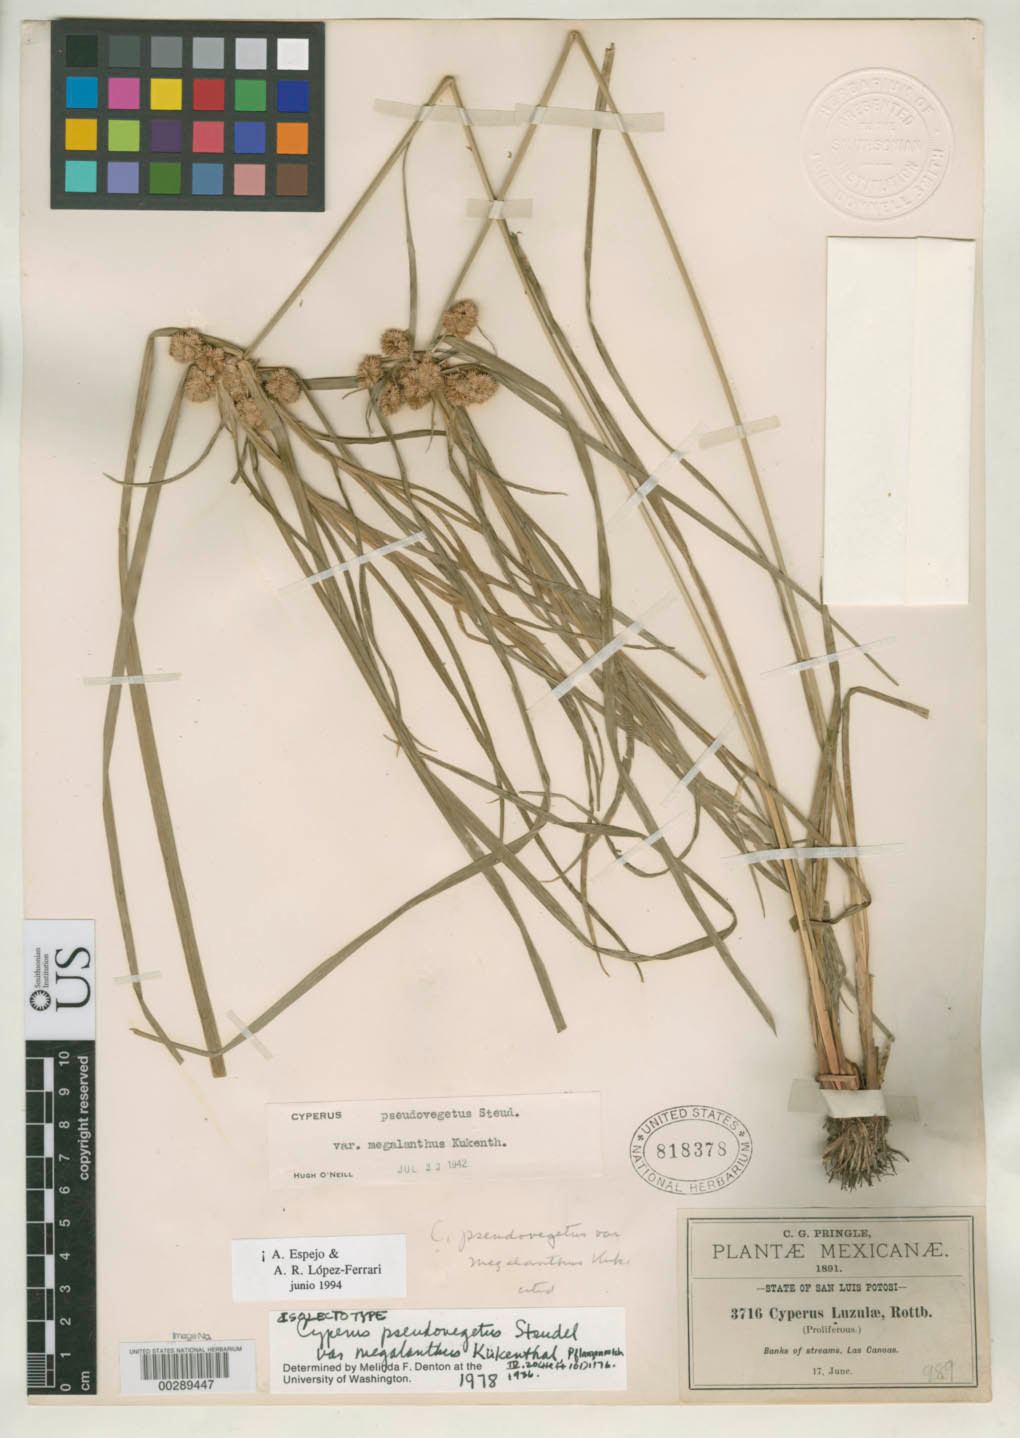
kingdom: Plantae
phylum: Tracheophyta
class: Liliopsida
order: Poales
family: Cyperaceae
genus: Cyperus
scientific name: Cyperus pseudovegetus var. megalanthus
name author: Kük. in Engl.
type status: Isolectotype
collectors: C. G. Pringle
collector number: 3716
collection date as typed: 17 Jun 1891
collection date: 1891-06-17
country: Mexico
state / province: San Luis Potosi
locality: Las Canoas.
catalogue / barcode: US 818378